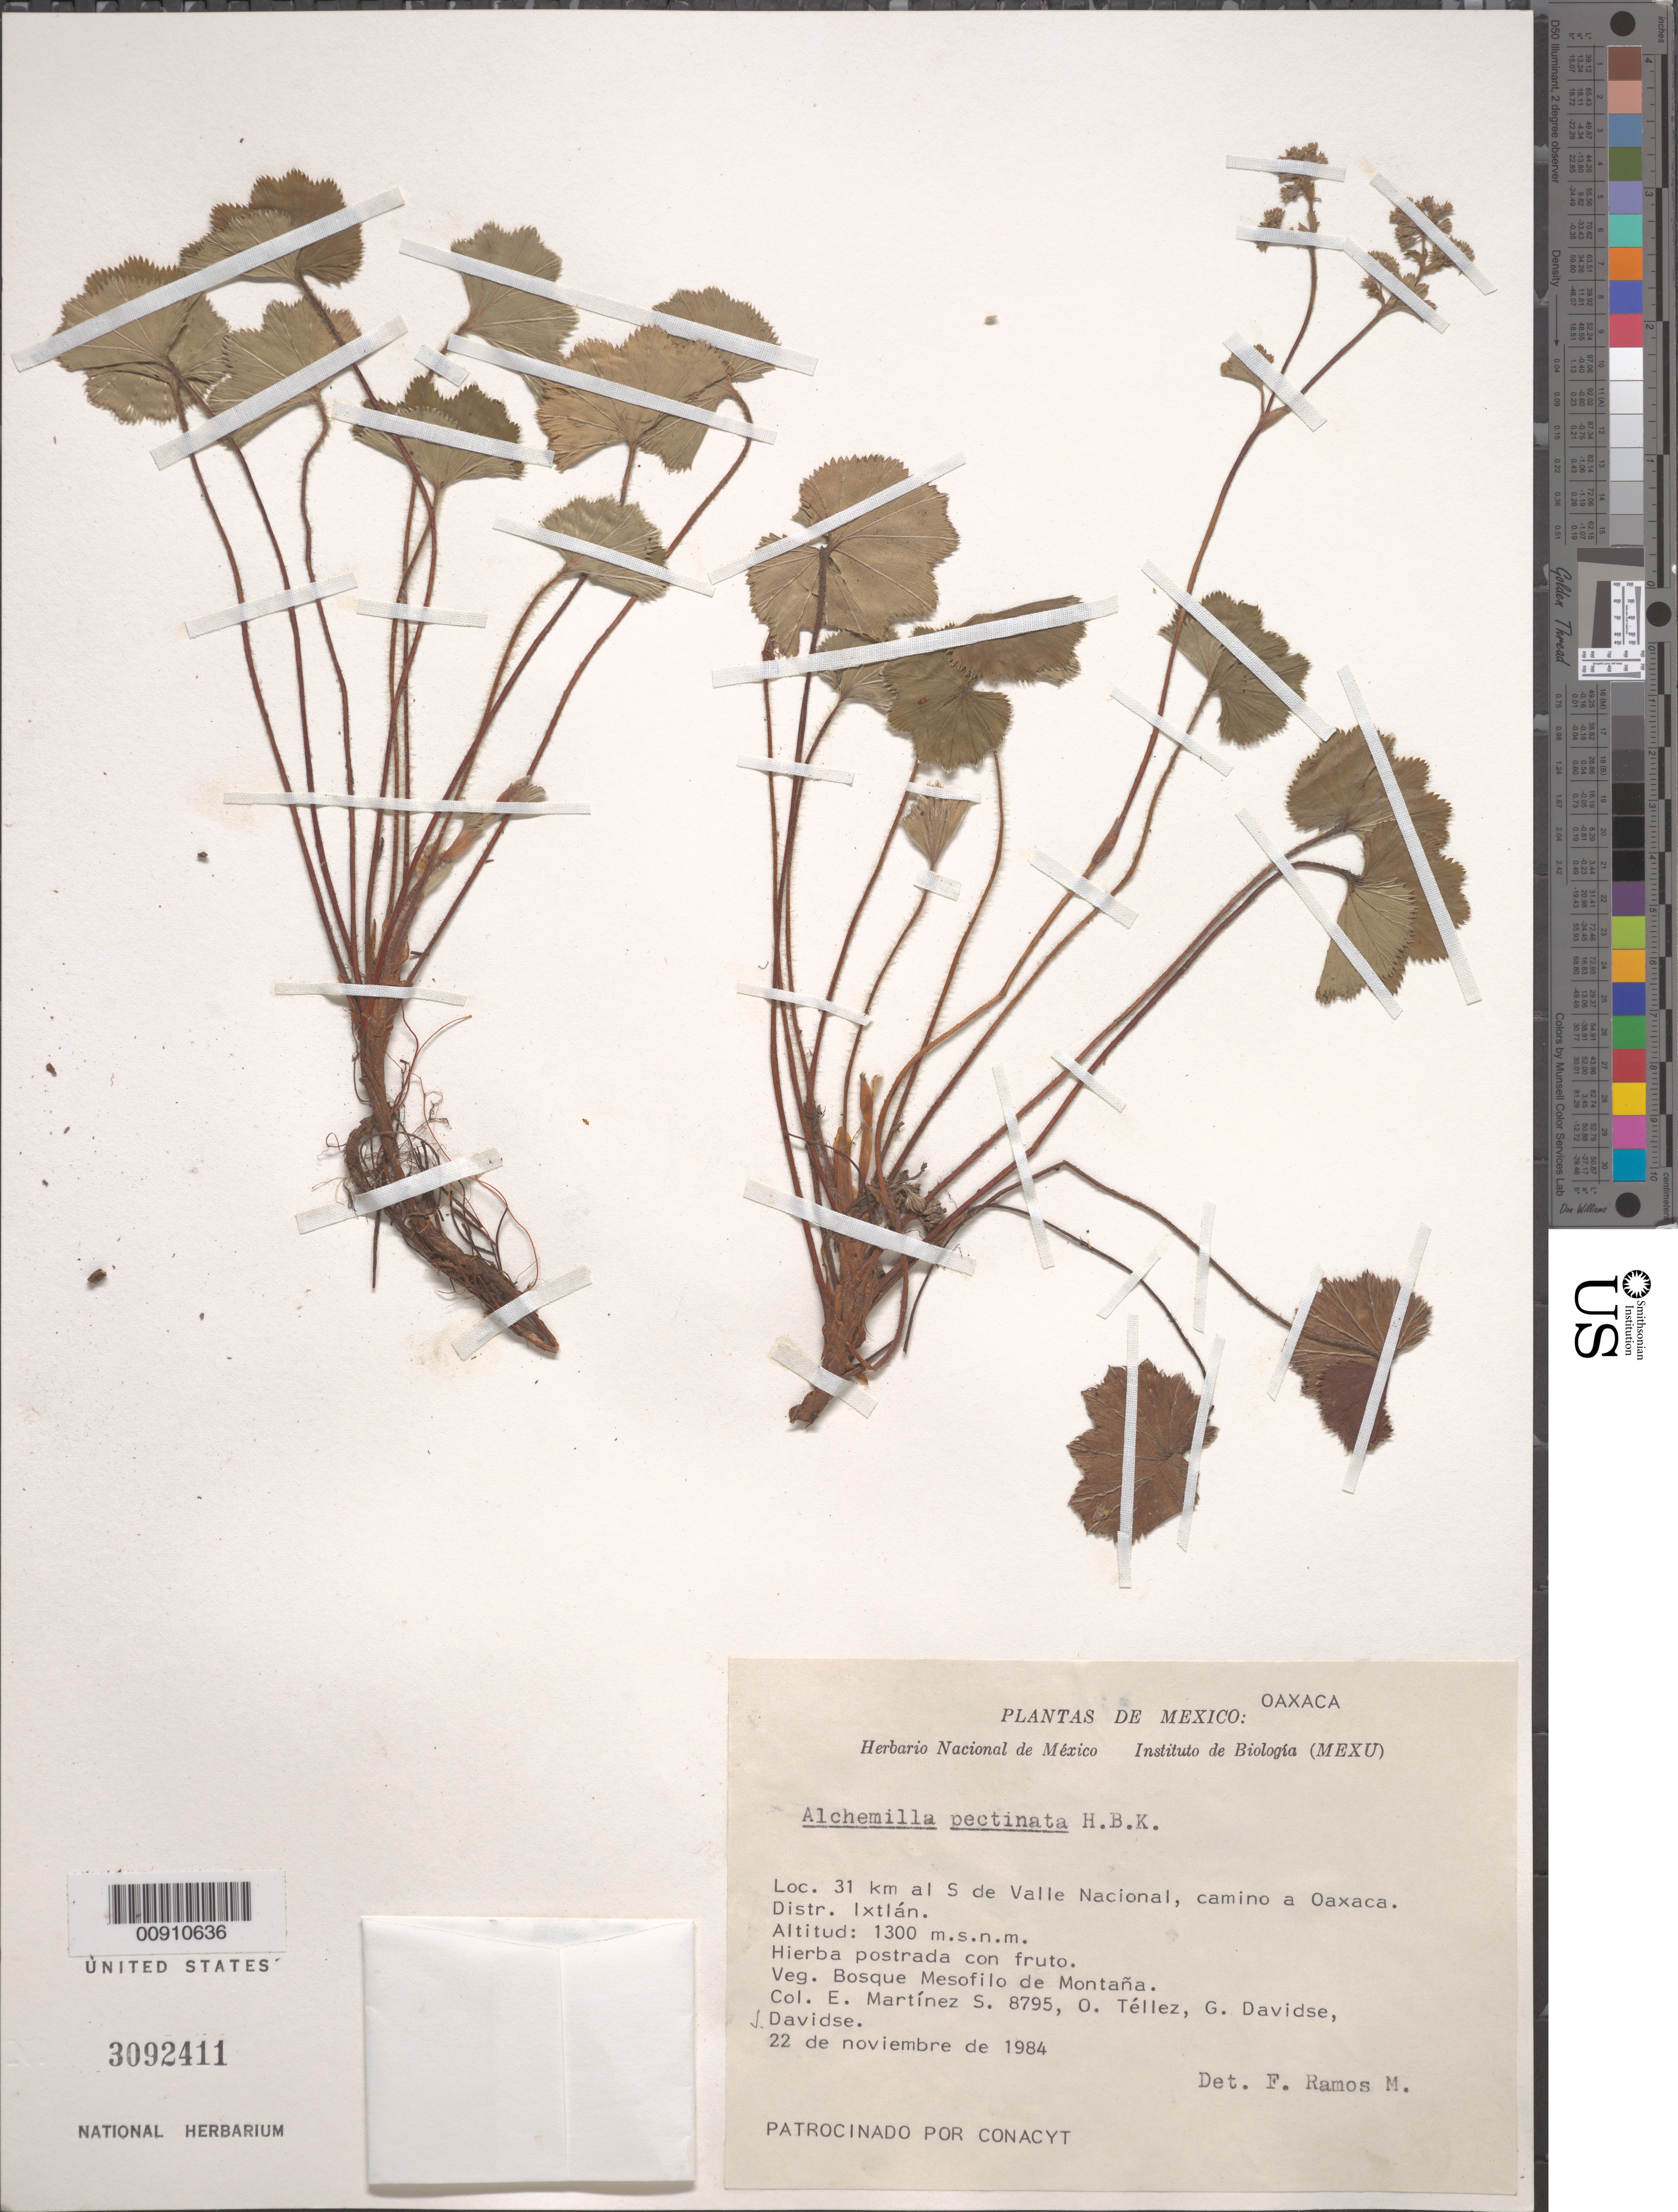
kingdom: Plantae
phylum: Tracheophyta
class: Magnoliopsida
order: Rosales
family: Rosaceae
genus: Lachemilla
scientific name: Lachemilla pectinata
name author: (Kunth) Rothm.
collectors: E. M. Martínez S., O. Téllez V., G. Davidse & J. Davidse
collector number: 8795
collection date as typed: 22 Nov 1984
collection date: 1984-11-22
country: Mexico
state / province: Oaxaca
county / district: Ixtlán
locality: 31 km. al S de Valle Nacional, camino a Oaxaca, Distr. Ixtlán, Oaxaca.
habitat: Bosque Mesofilo de Montaña.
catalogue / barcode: US 3092411